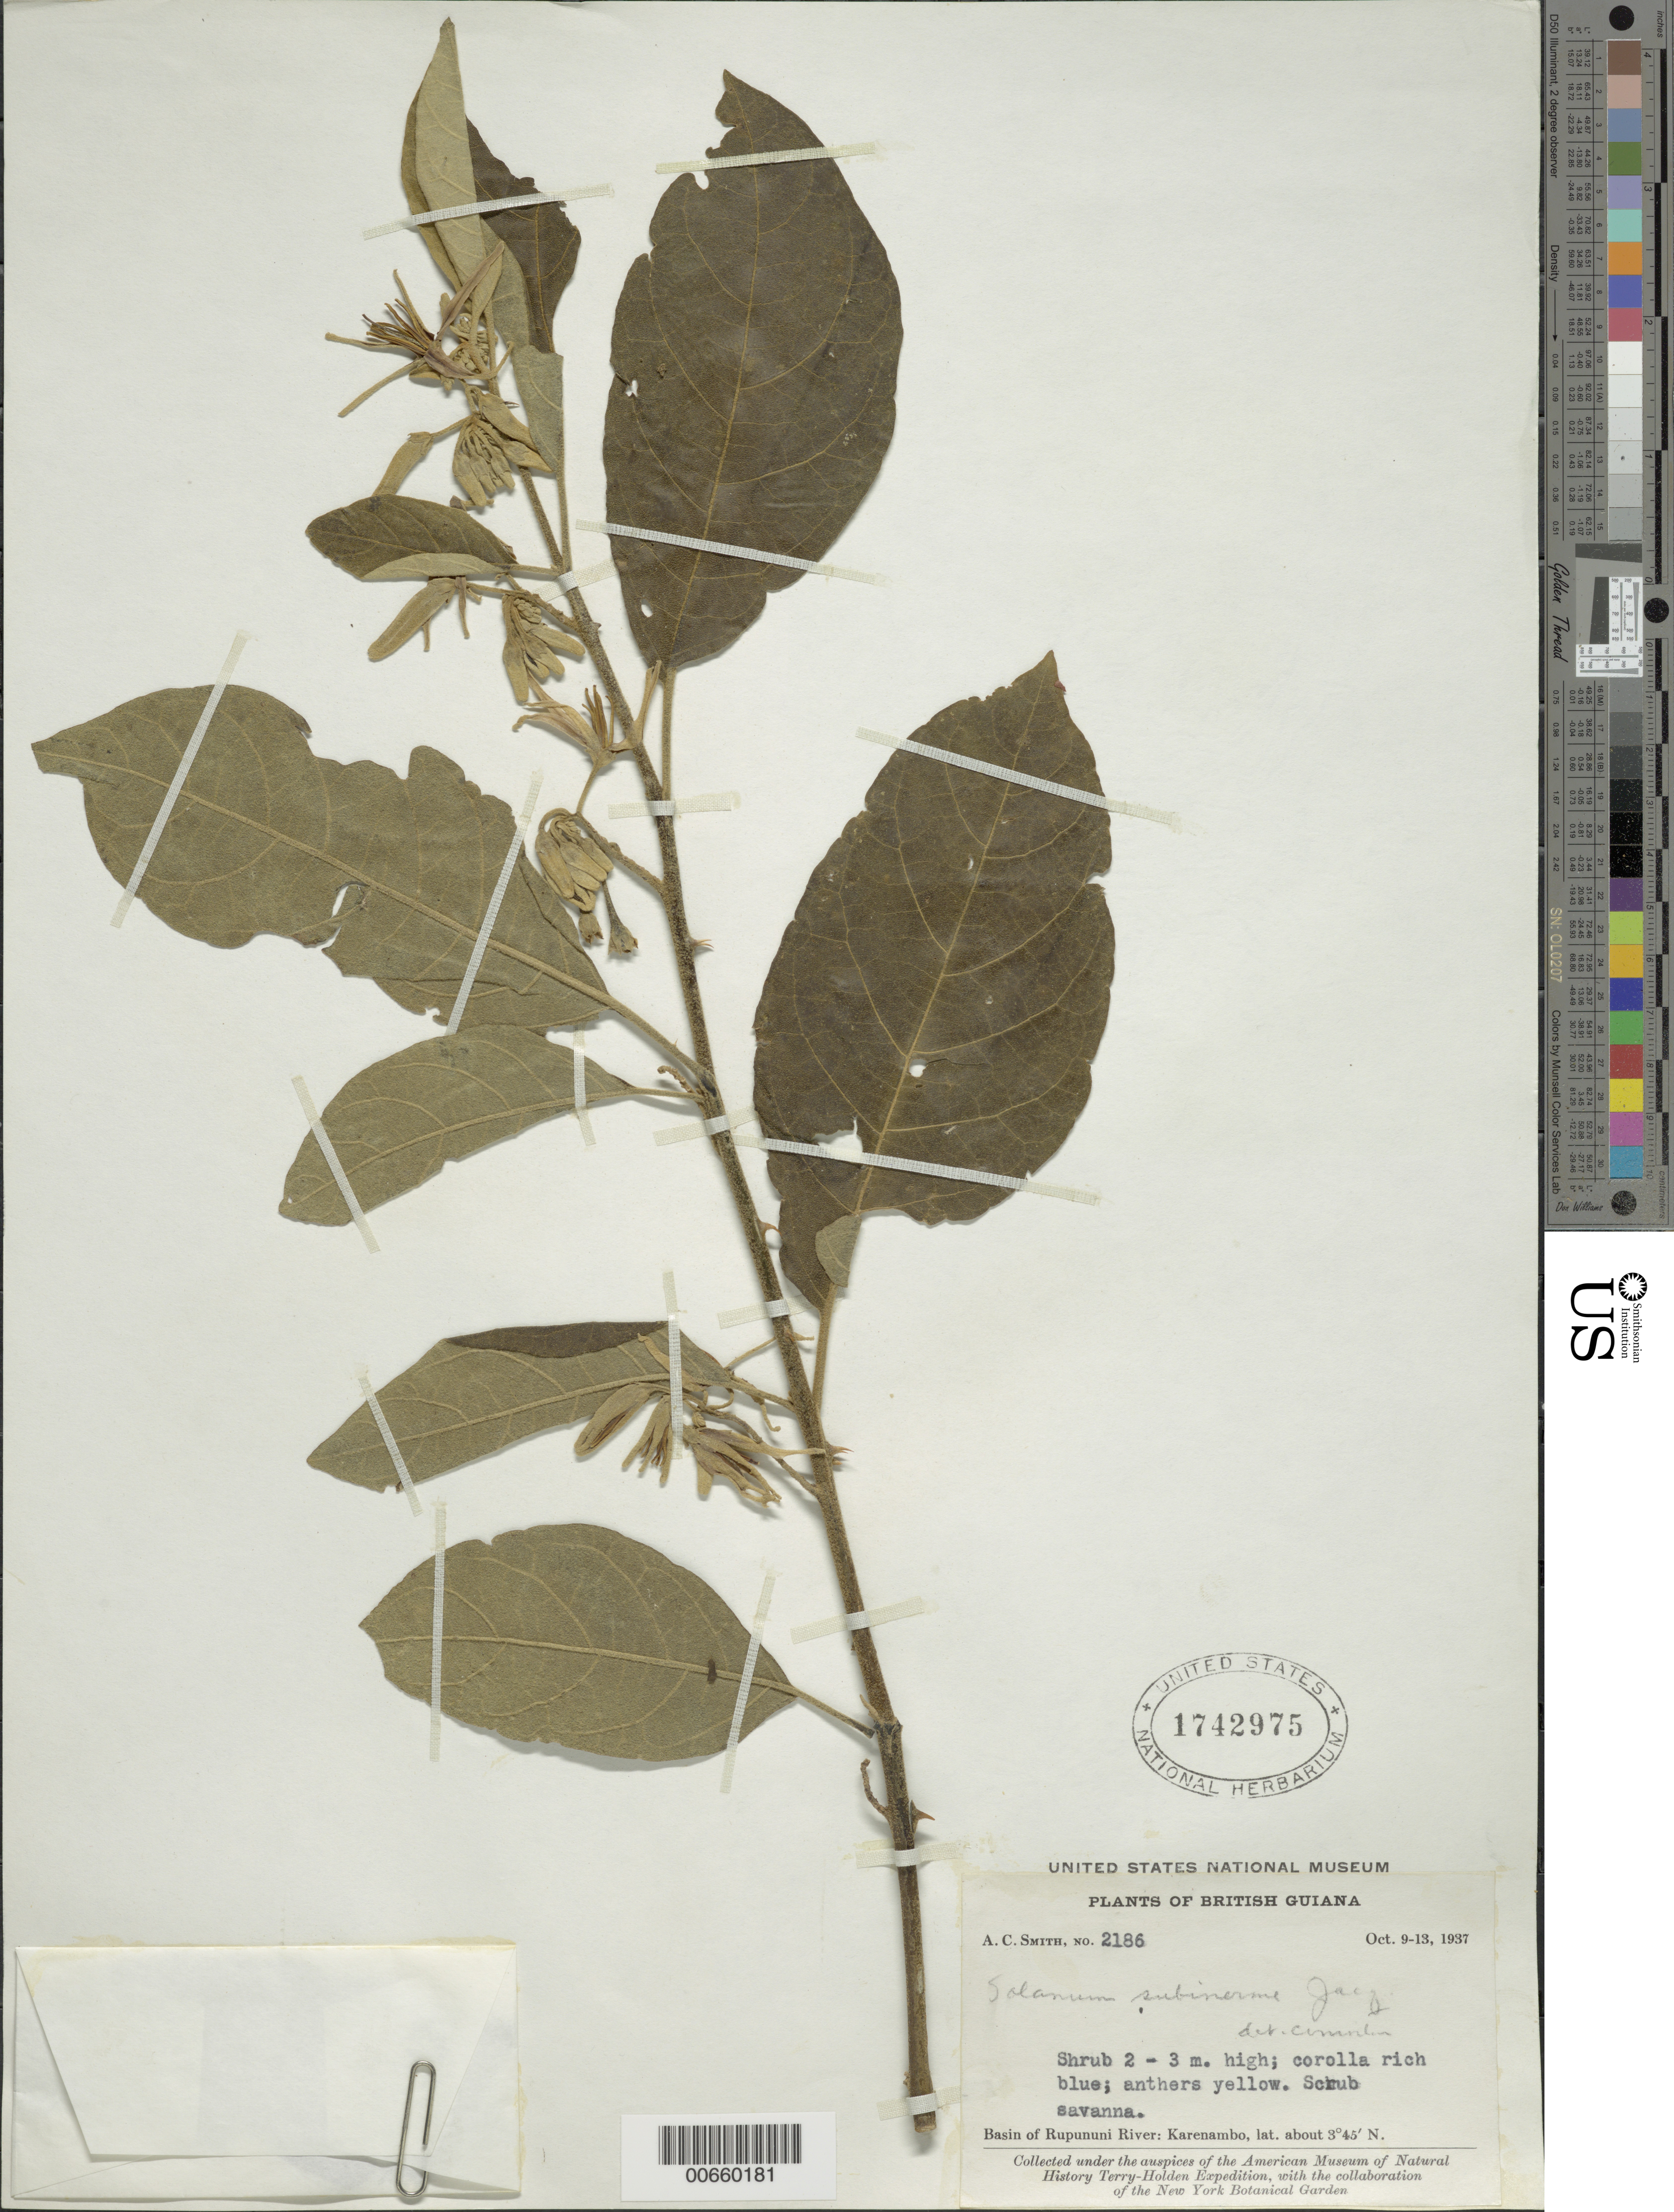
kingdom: Plantae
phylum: Tracheophyta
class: Magnoliopsida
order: Solanales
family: Solanaceae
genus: Solanum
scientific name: Solanum subinerme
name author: Jacq.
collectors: A. C. Smith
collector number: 2186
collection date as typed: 10 Oct 1937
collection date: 1937-10-10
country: Guyana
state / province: U. Takutu-U. Essequibo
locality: Karanambo, Rupununi River basin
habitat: Scrub savanna.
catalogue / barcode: US 1742975